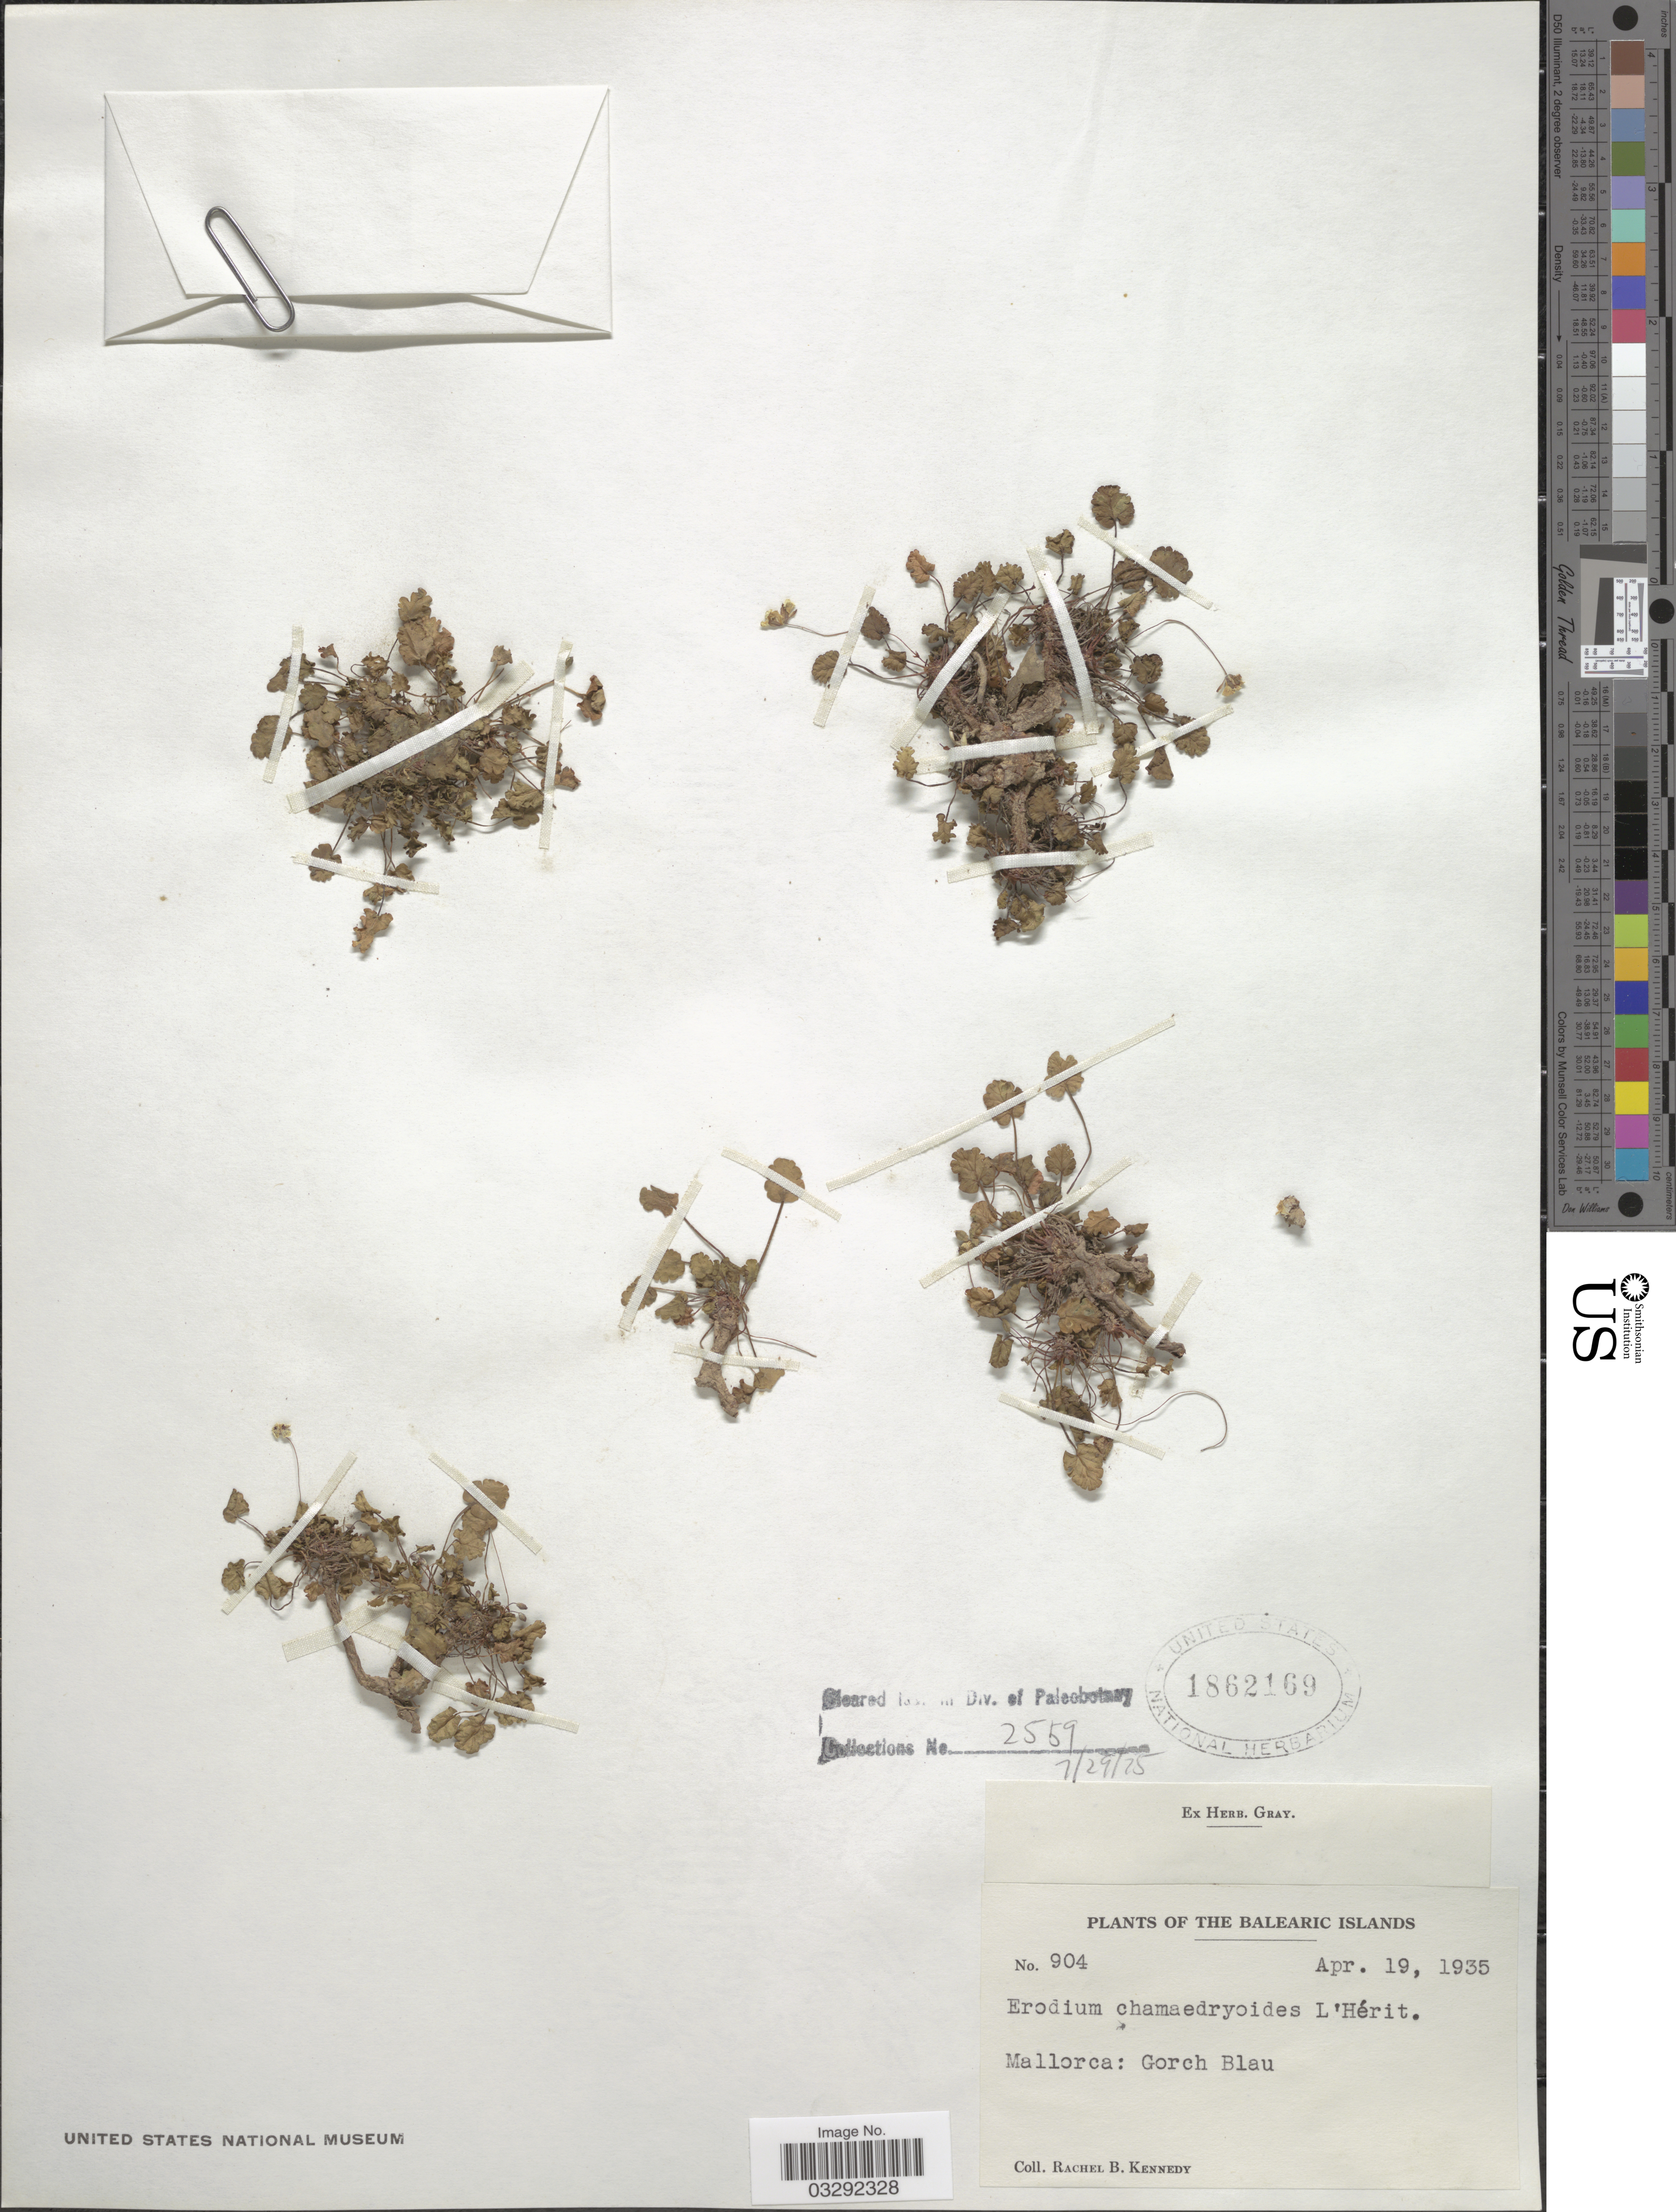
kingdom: Plantae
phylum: Tracheophyta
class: Magnoliopsida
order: Geraniales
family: Geraniaceae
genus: Erodium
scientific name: Erodium chamaedryoides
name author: (Cav.) L'Hér.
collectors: Kennedy, R.B.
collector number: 904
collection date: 1935-04-19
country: Spain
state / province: Islas Baleares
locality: Balearic Islands. Mallorca: Gorch Blau.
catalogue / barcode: US 1862169